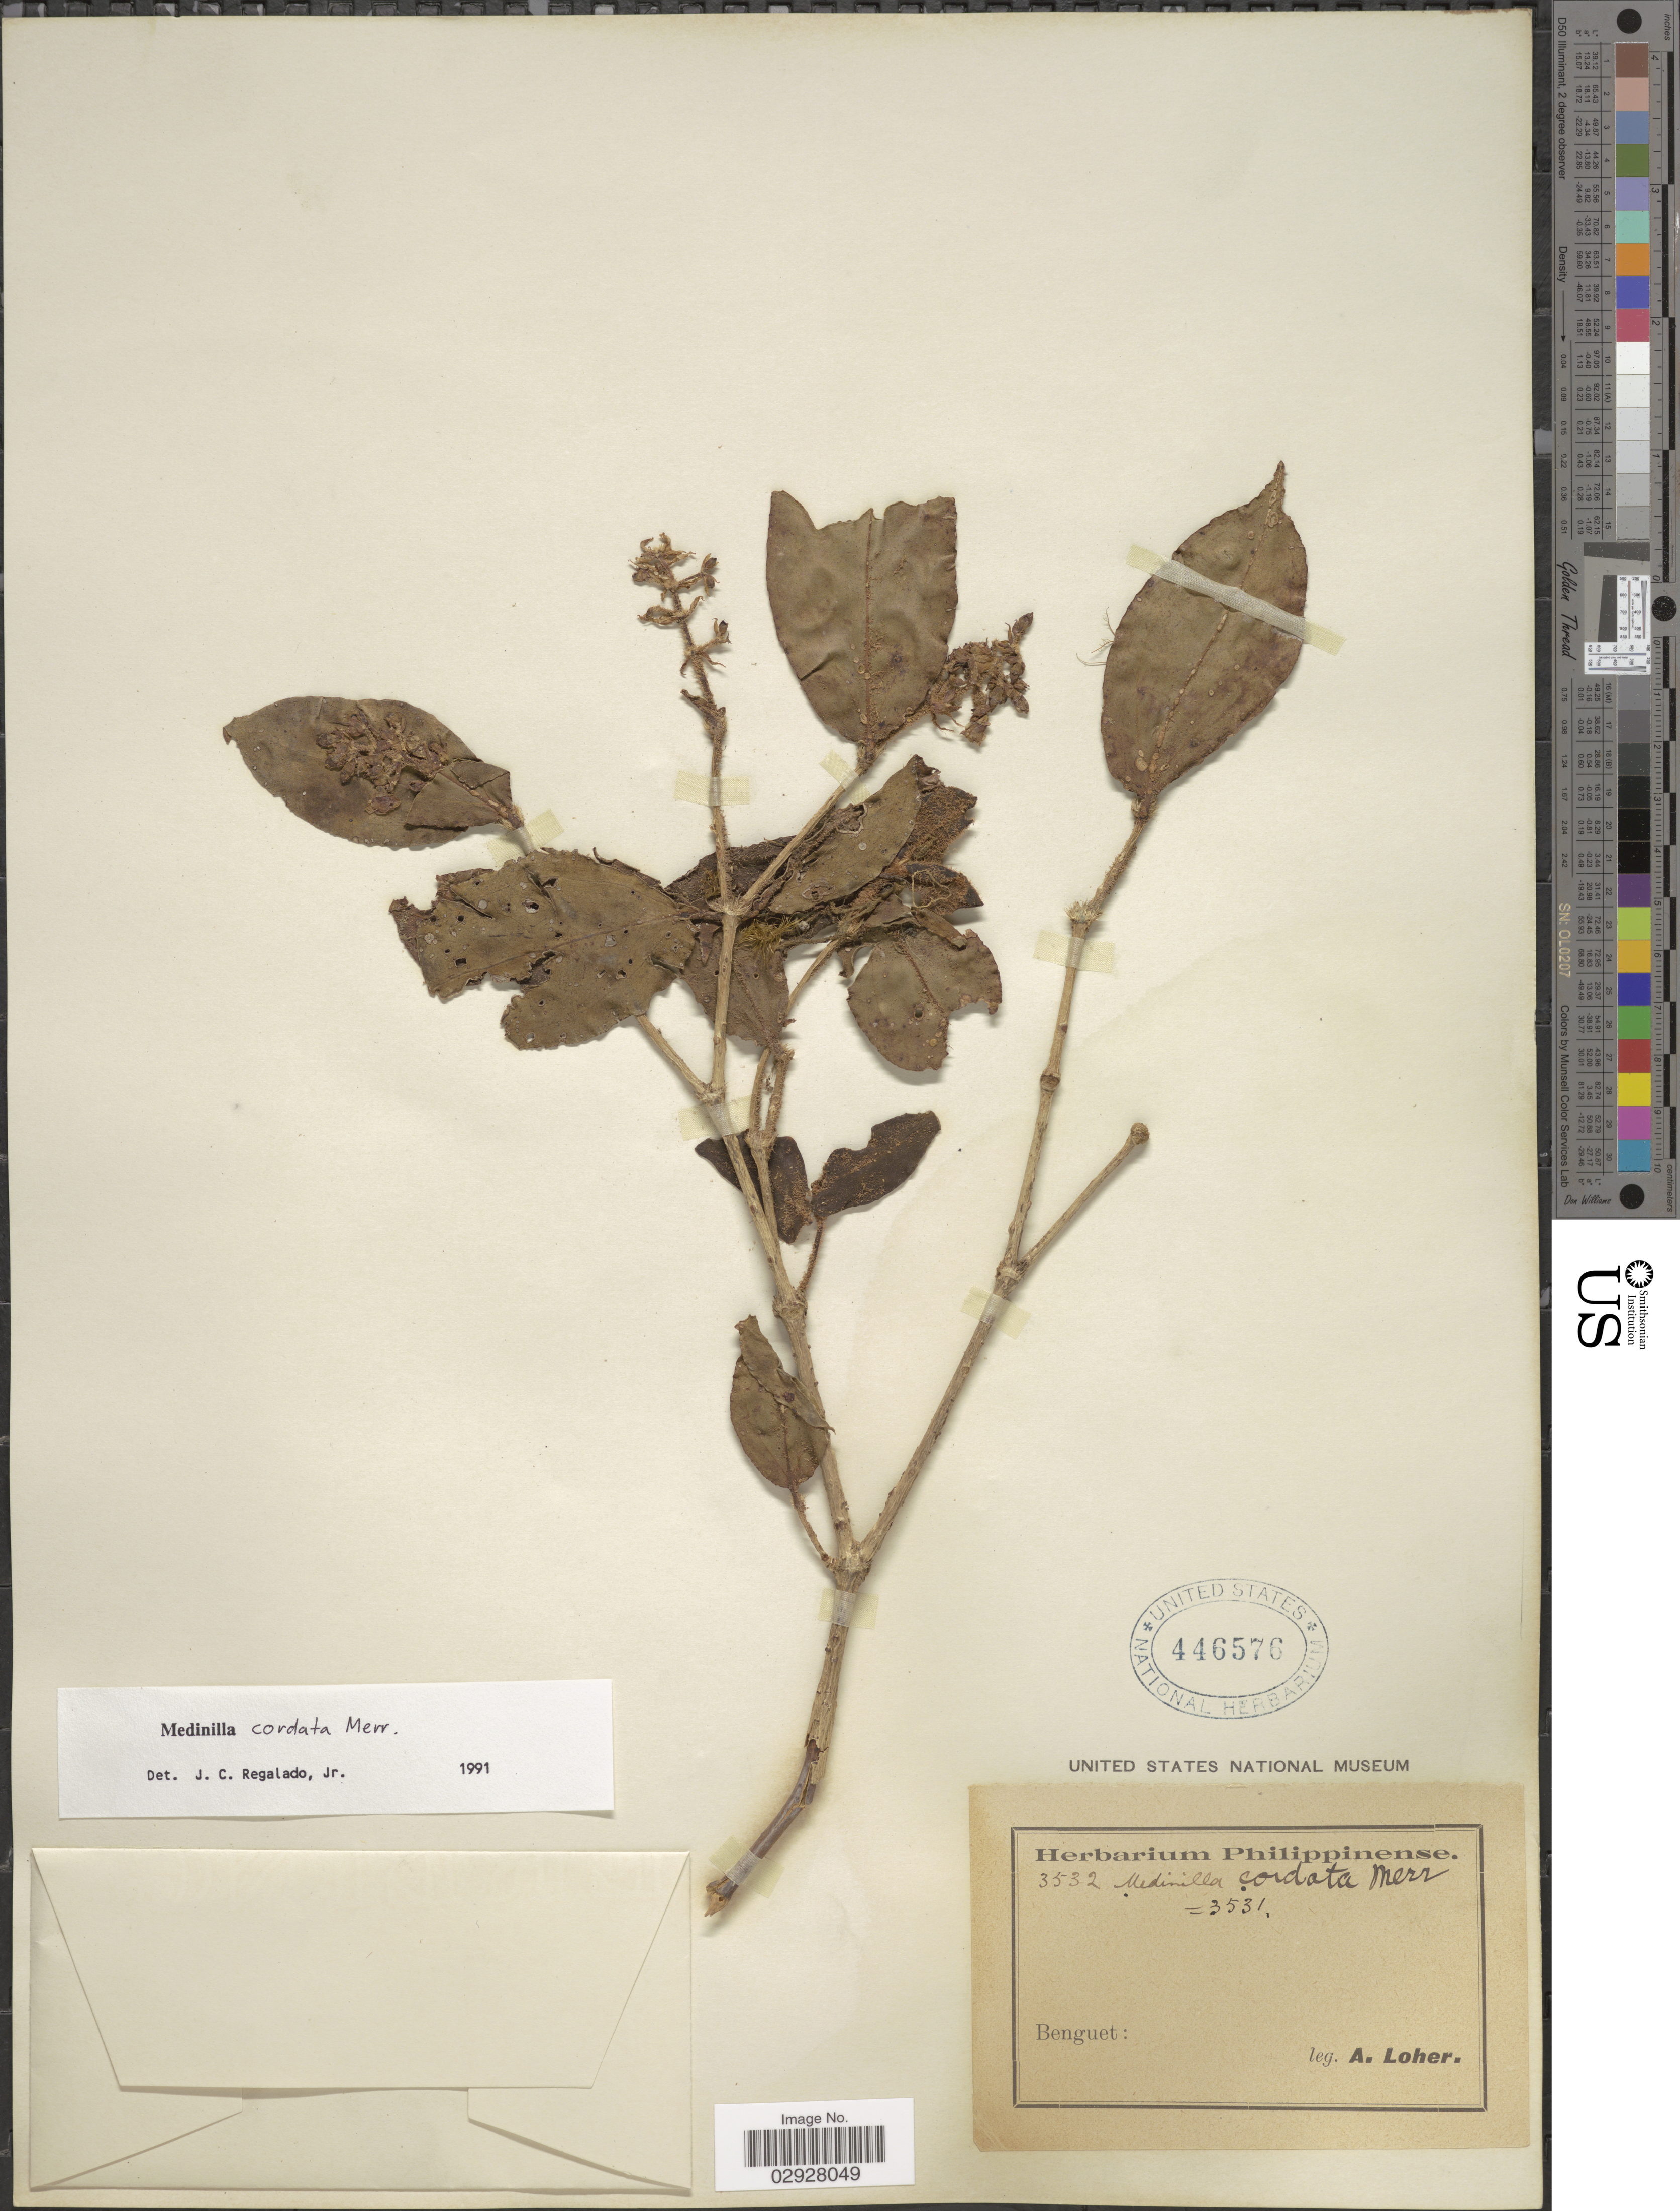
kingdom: Plantae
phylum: Tracheophyta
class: Magnoliopsida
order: Myrtales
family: Melastomataceae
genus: Medinilla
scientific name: Medinilla cordata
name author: Merr.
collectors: A. Loher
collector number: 3532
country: Philippines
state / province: Cordillera (Administrative Region)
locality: Benguet.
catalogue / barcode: US 446576